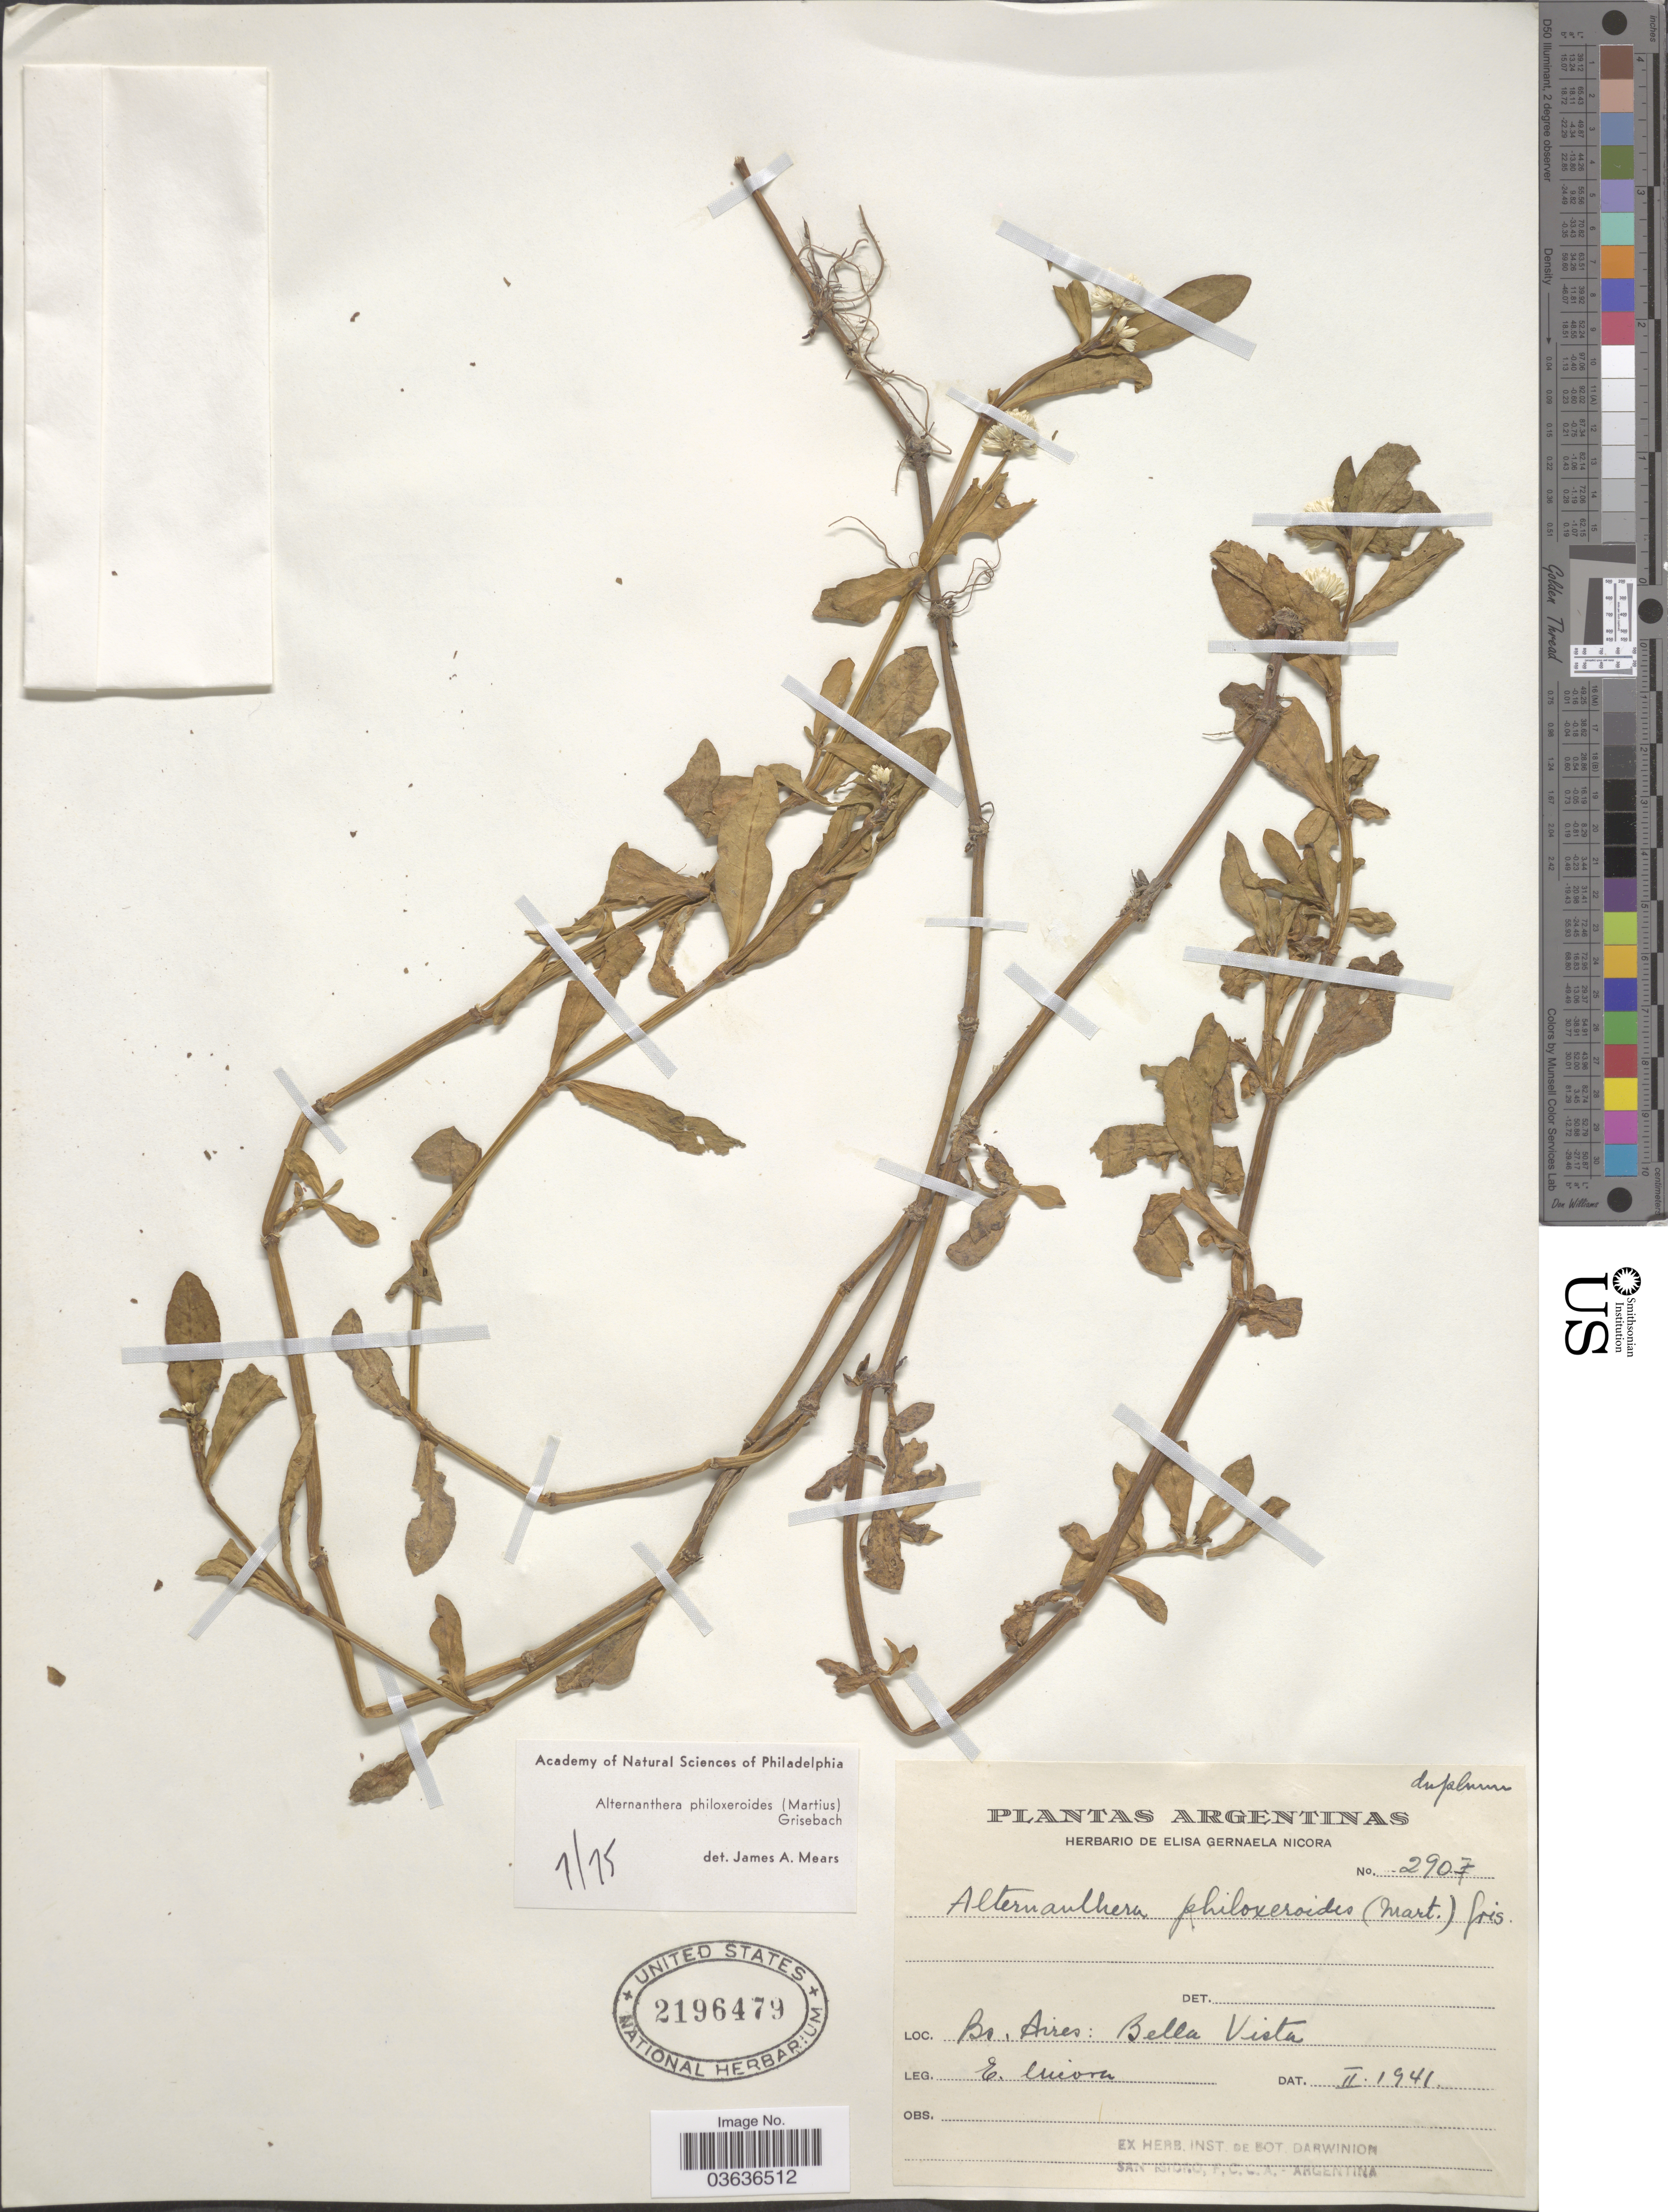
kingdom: Plantae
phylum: Tracheophyta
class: Magnoliopsida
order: Caryophyllales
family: Amaranthaceae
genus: Alternanthera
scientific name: Alternanthera philoxeroides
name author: (Mart.) Griseb.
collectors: E. Nicora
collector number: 2907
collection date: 1941-02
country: Argentina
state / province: Buenos Aires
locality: Bella Vista.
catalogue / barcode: US 2196479